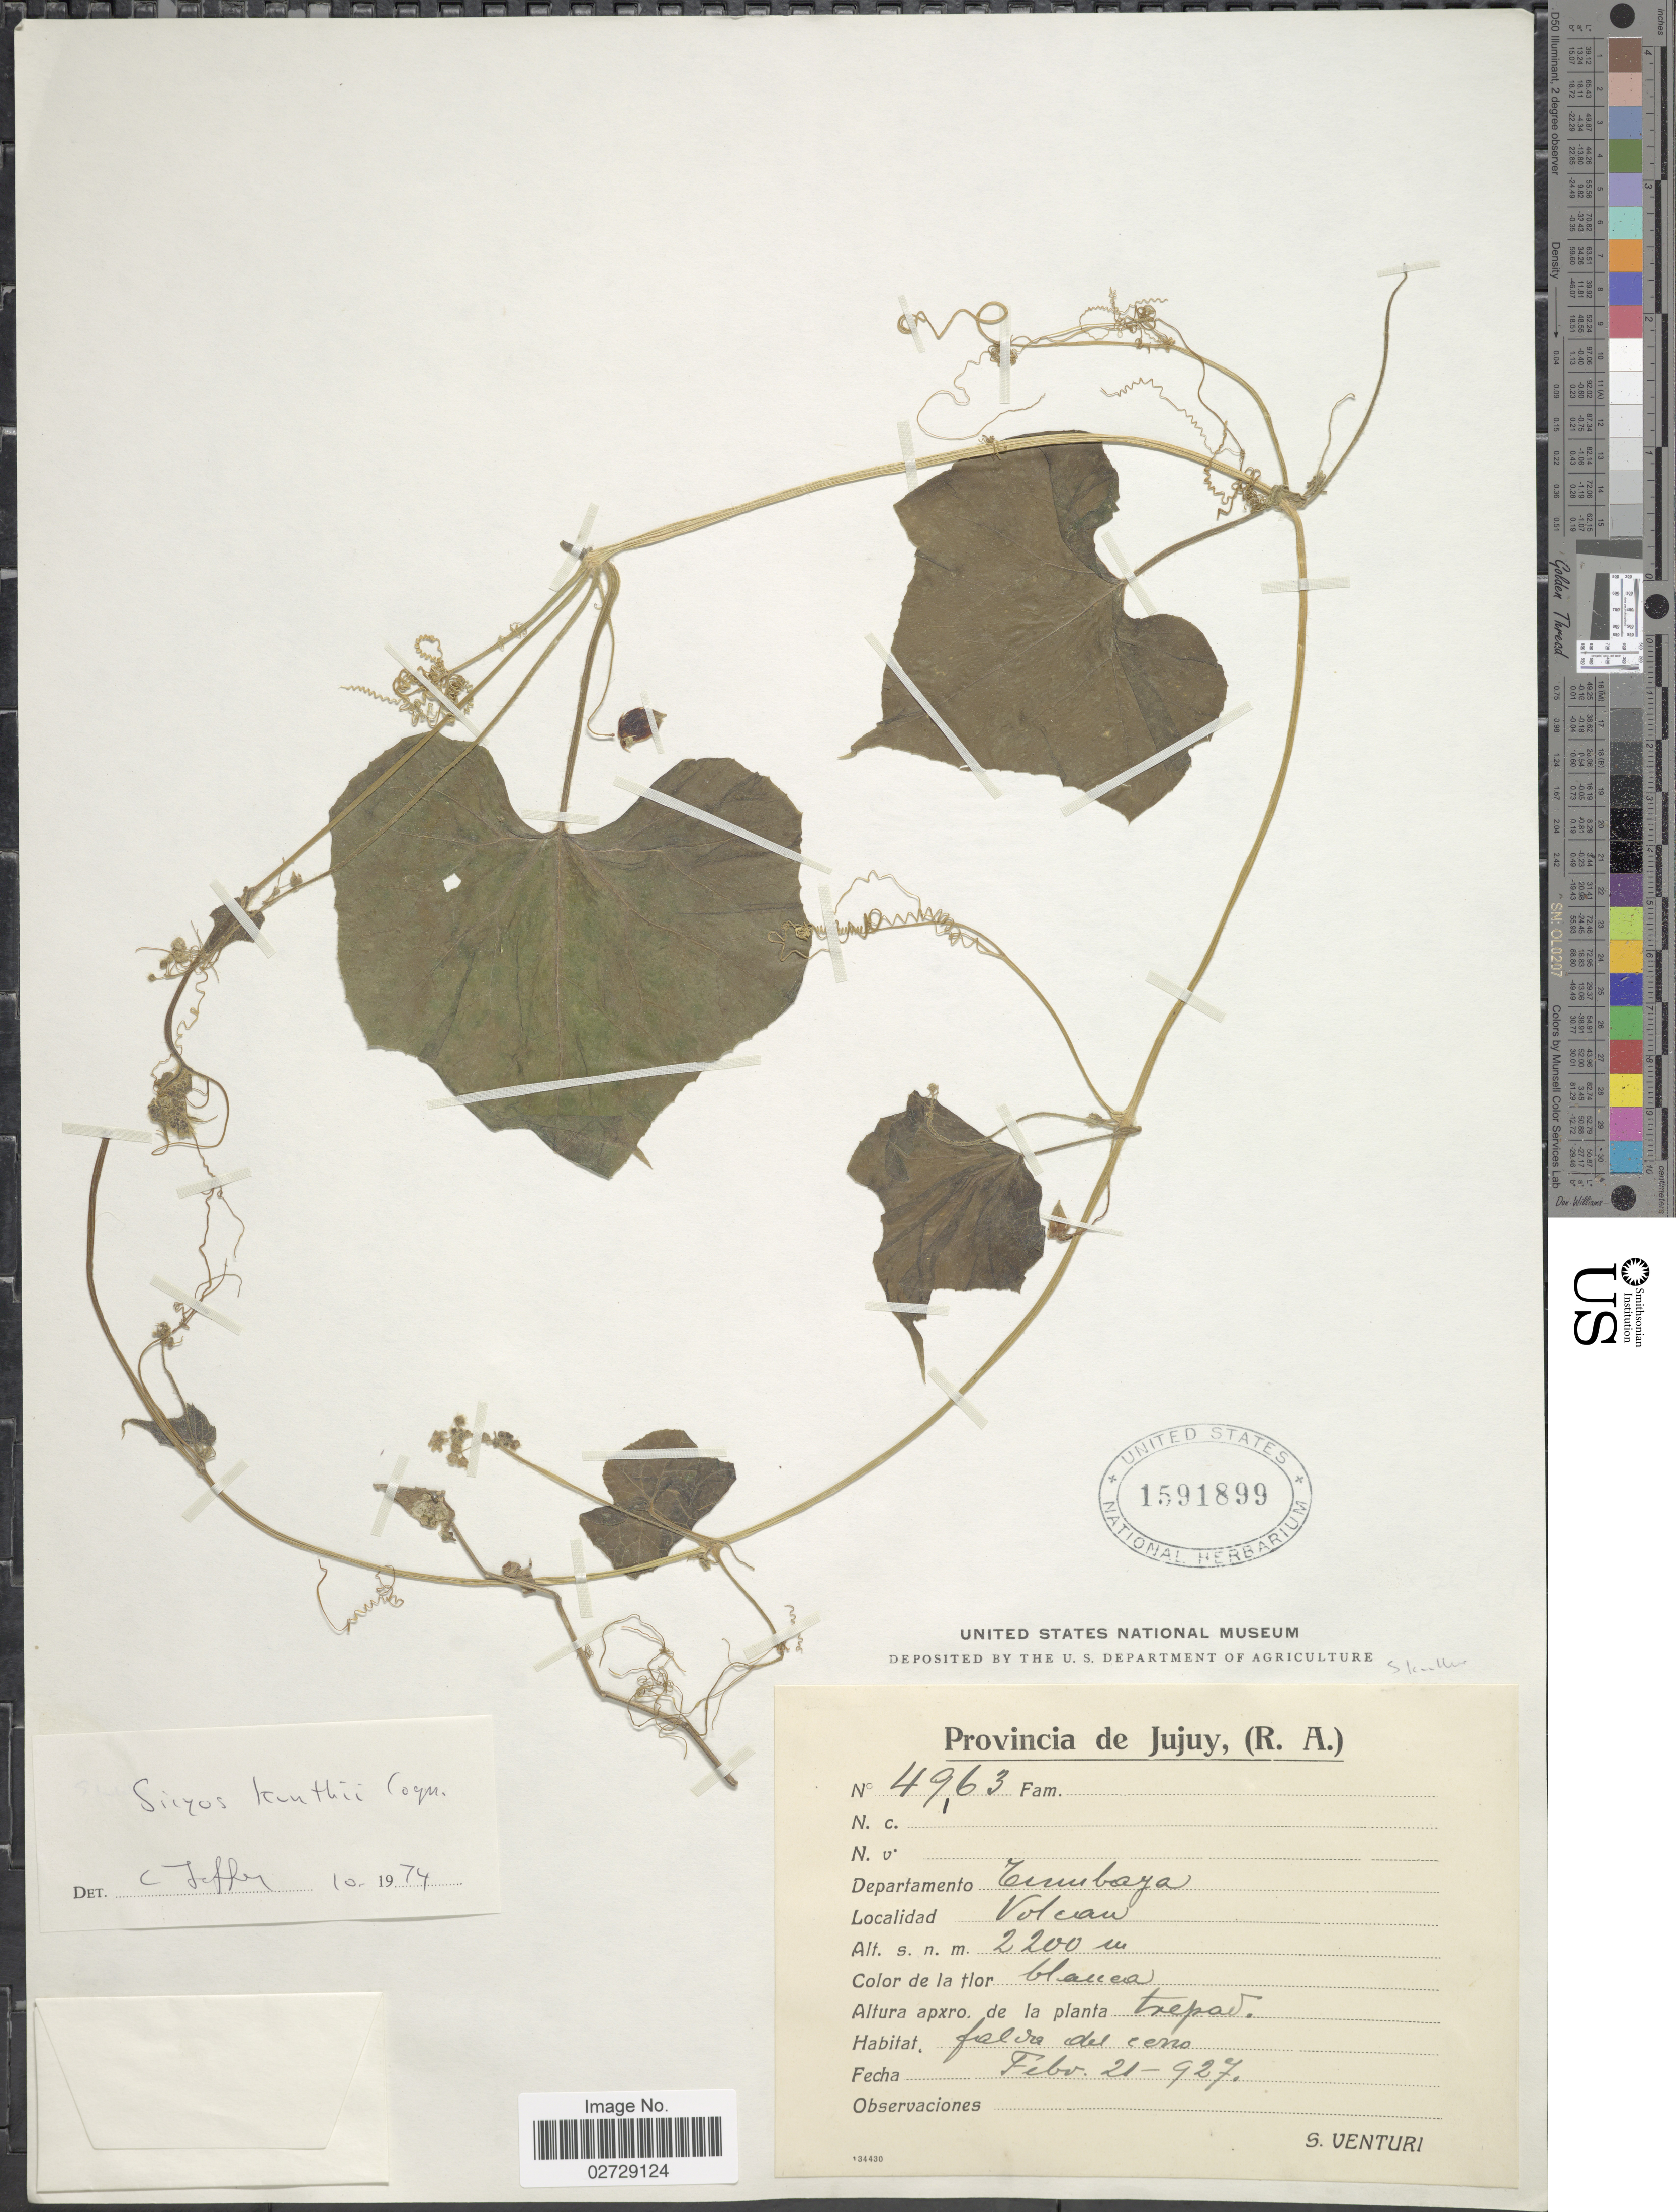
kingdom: Plantae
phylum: Tracheophyta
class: Magnoliopsida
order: Cucurbitales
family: Cucurbitaceae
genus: Sicyos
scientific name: Sicyos kunthii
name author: Cogn.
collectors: S. Venturi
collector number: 4963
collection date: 1927-02-21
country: Argentina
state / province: Jujuy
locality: Provincia de Jujuy, (R.A.), Departamento Tumbaya, Volcan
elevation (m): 2200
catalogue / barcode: US 1591899